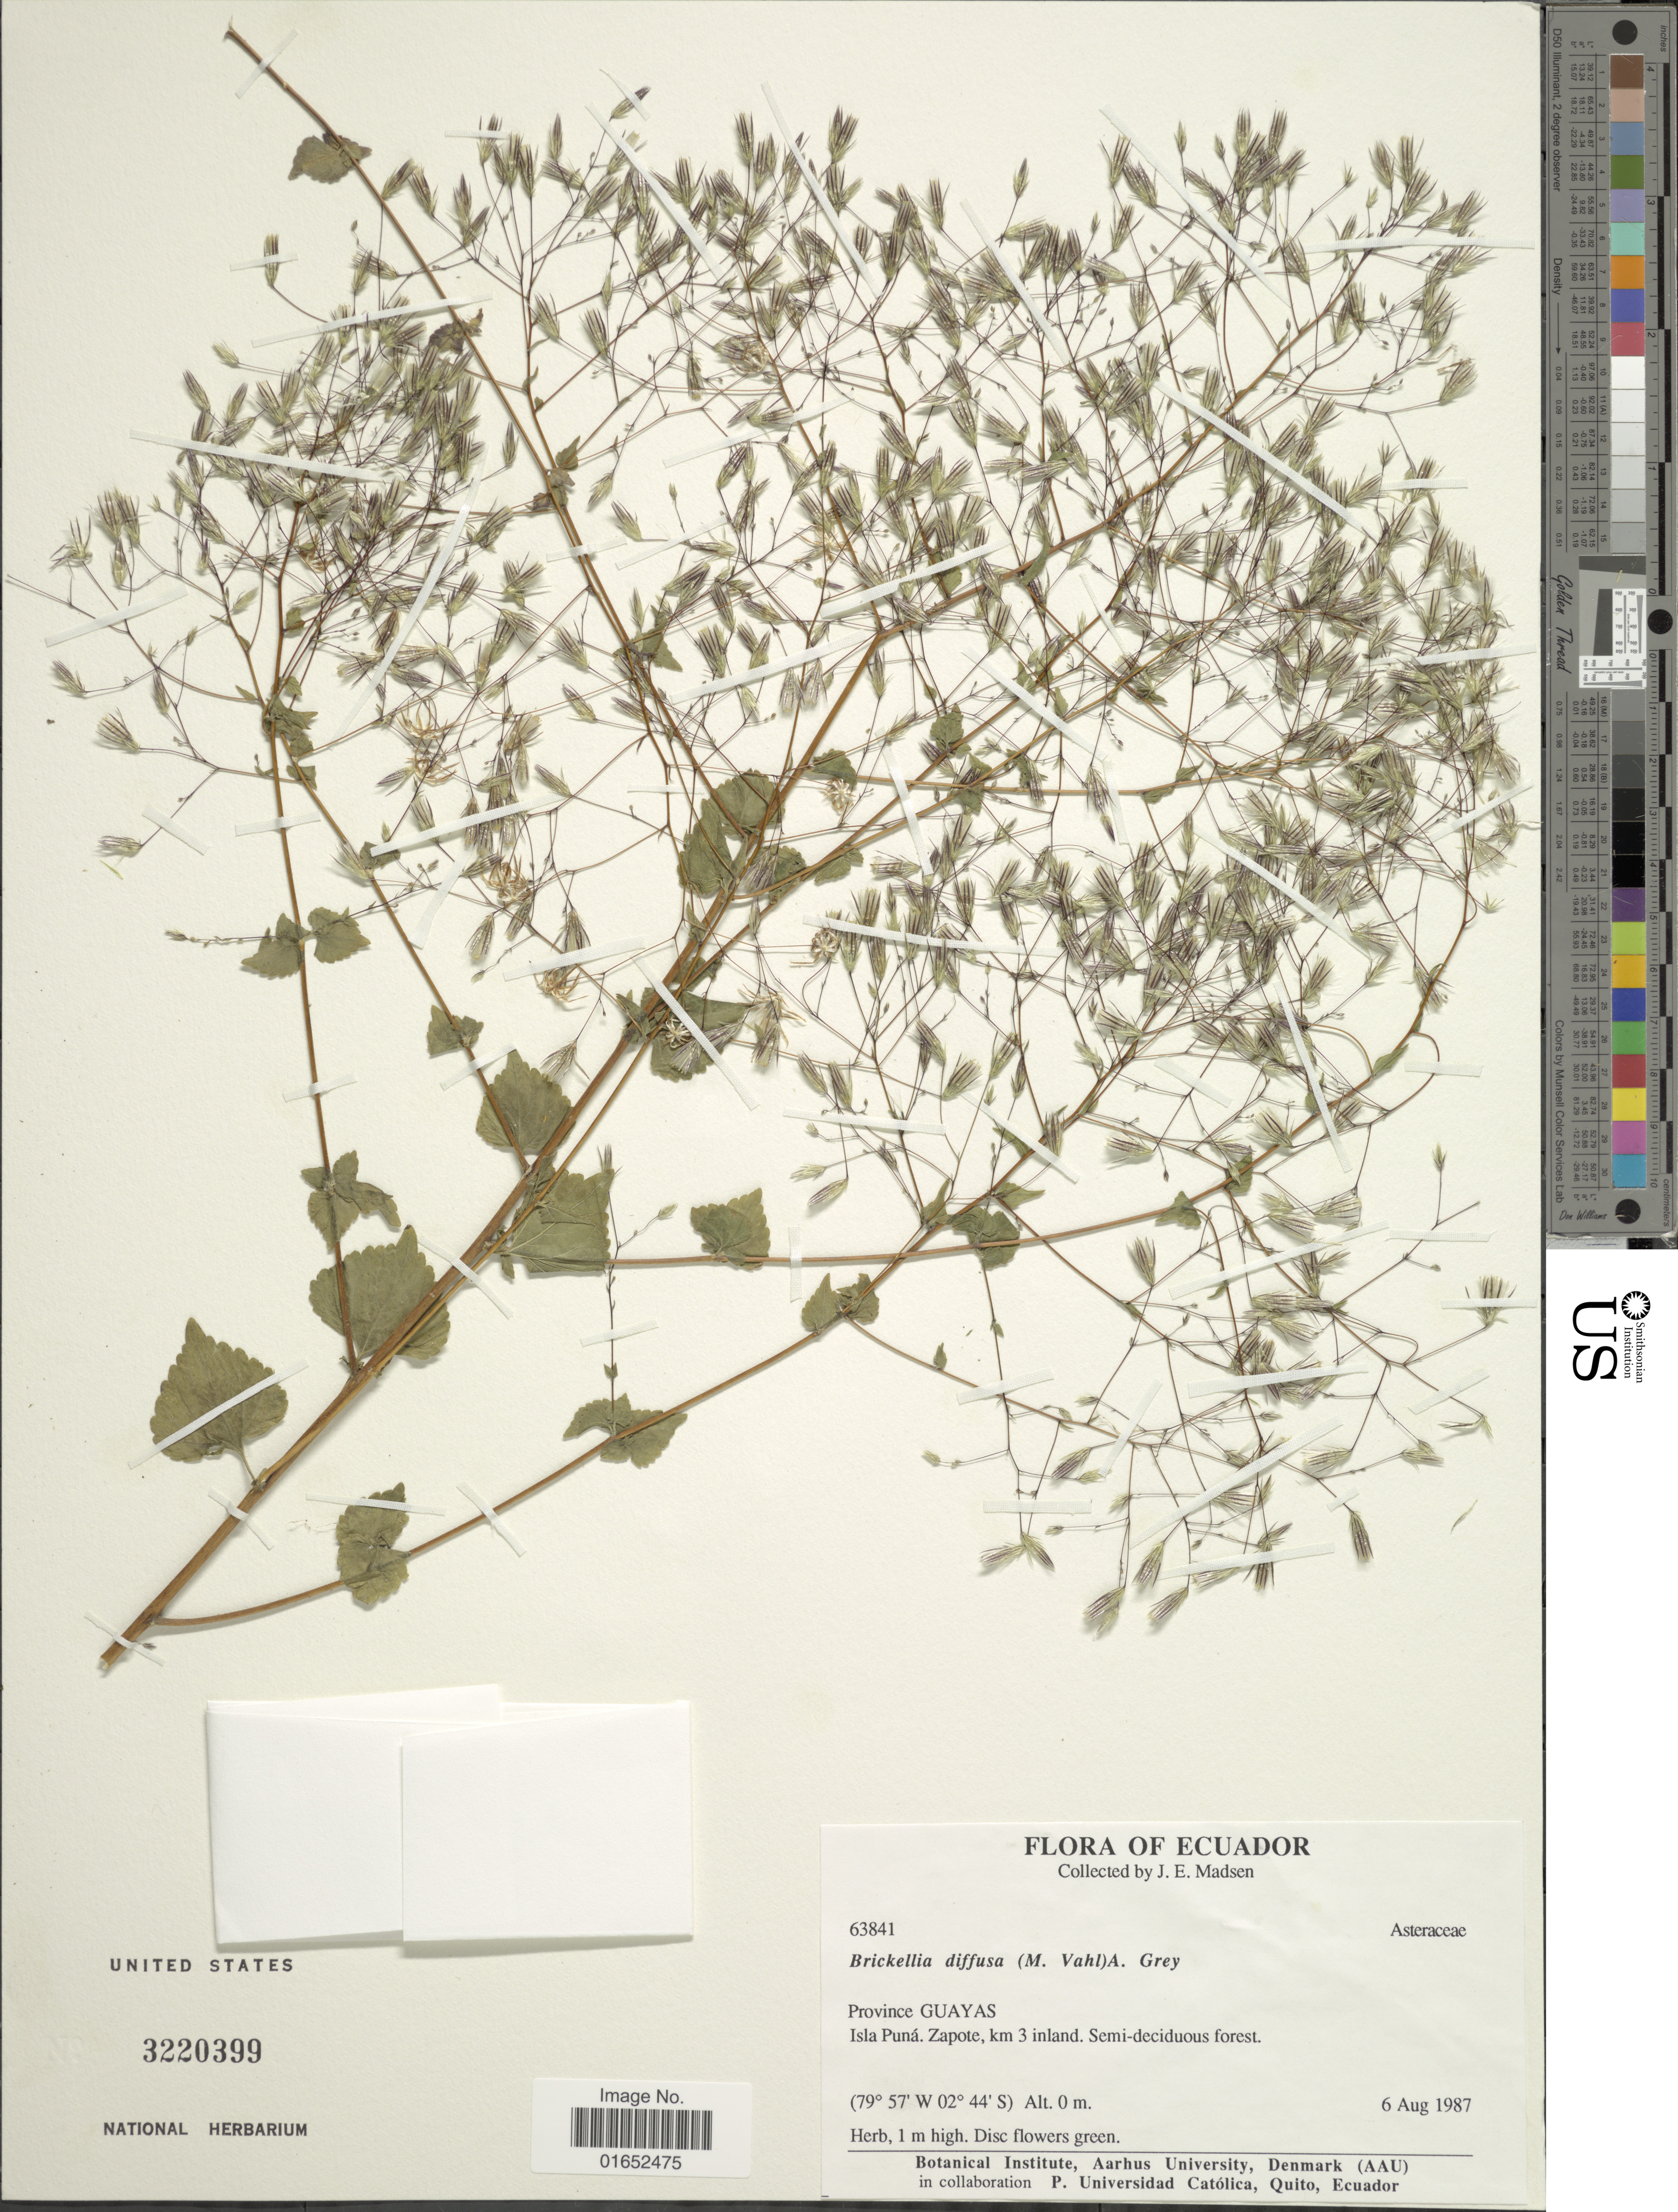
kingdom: Plantae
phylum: Tracheophyta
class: Magnoliopsida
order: Asterales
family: Asteraceae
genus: Brickellia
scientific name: Brickellia diffusa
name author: (Vahl) A. Gray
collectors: J. E. Madsen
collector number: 63841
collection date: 1987-08-06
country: Ecuador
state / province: Guayas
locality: Isla Puná. Zapote, km 3 inland. Semi-deciduous forest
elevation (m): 0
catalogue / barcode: US 3220399